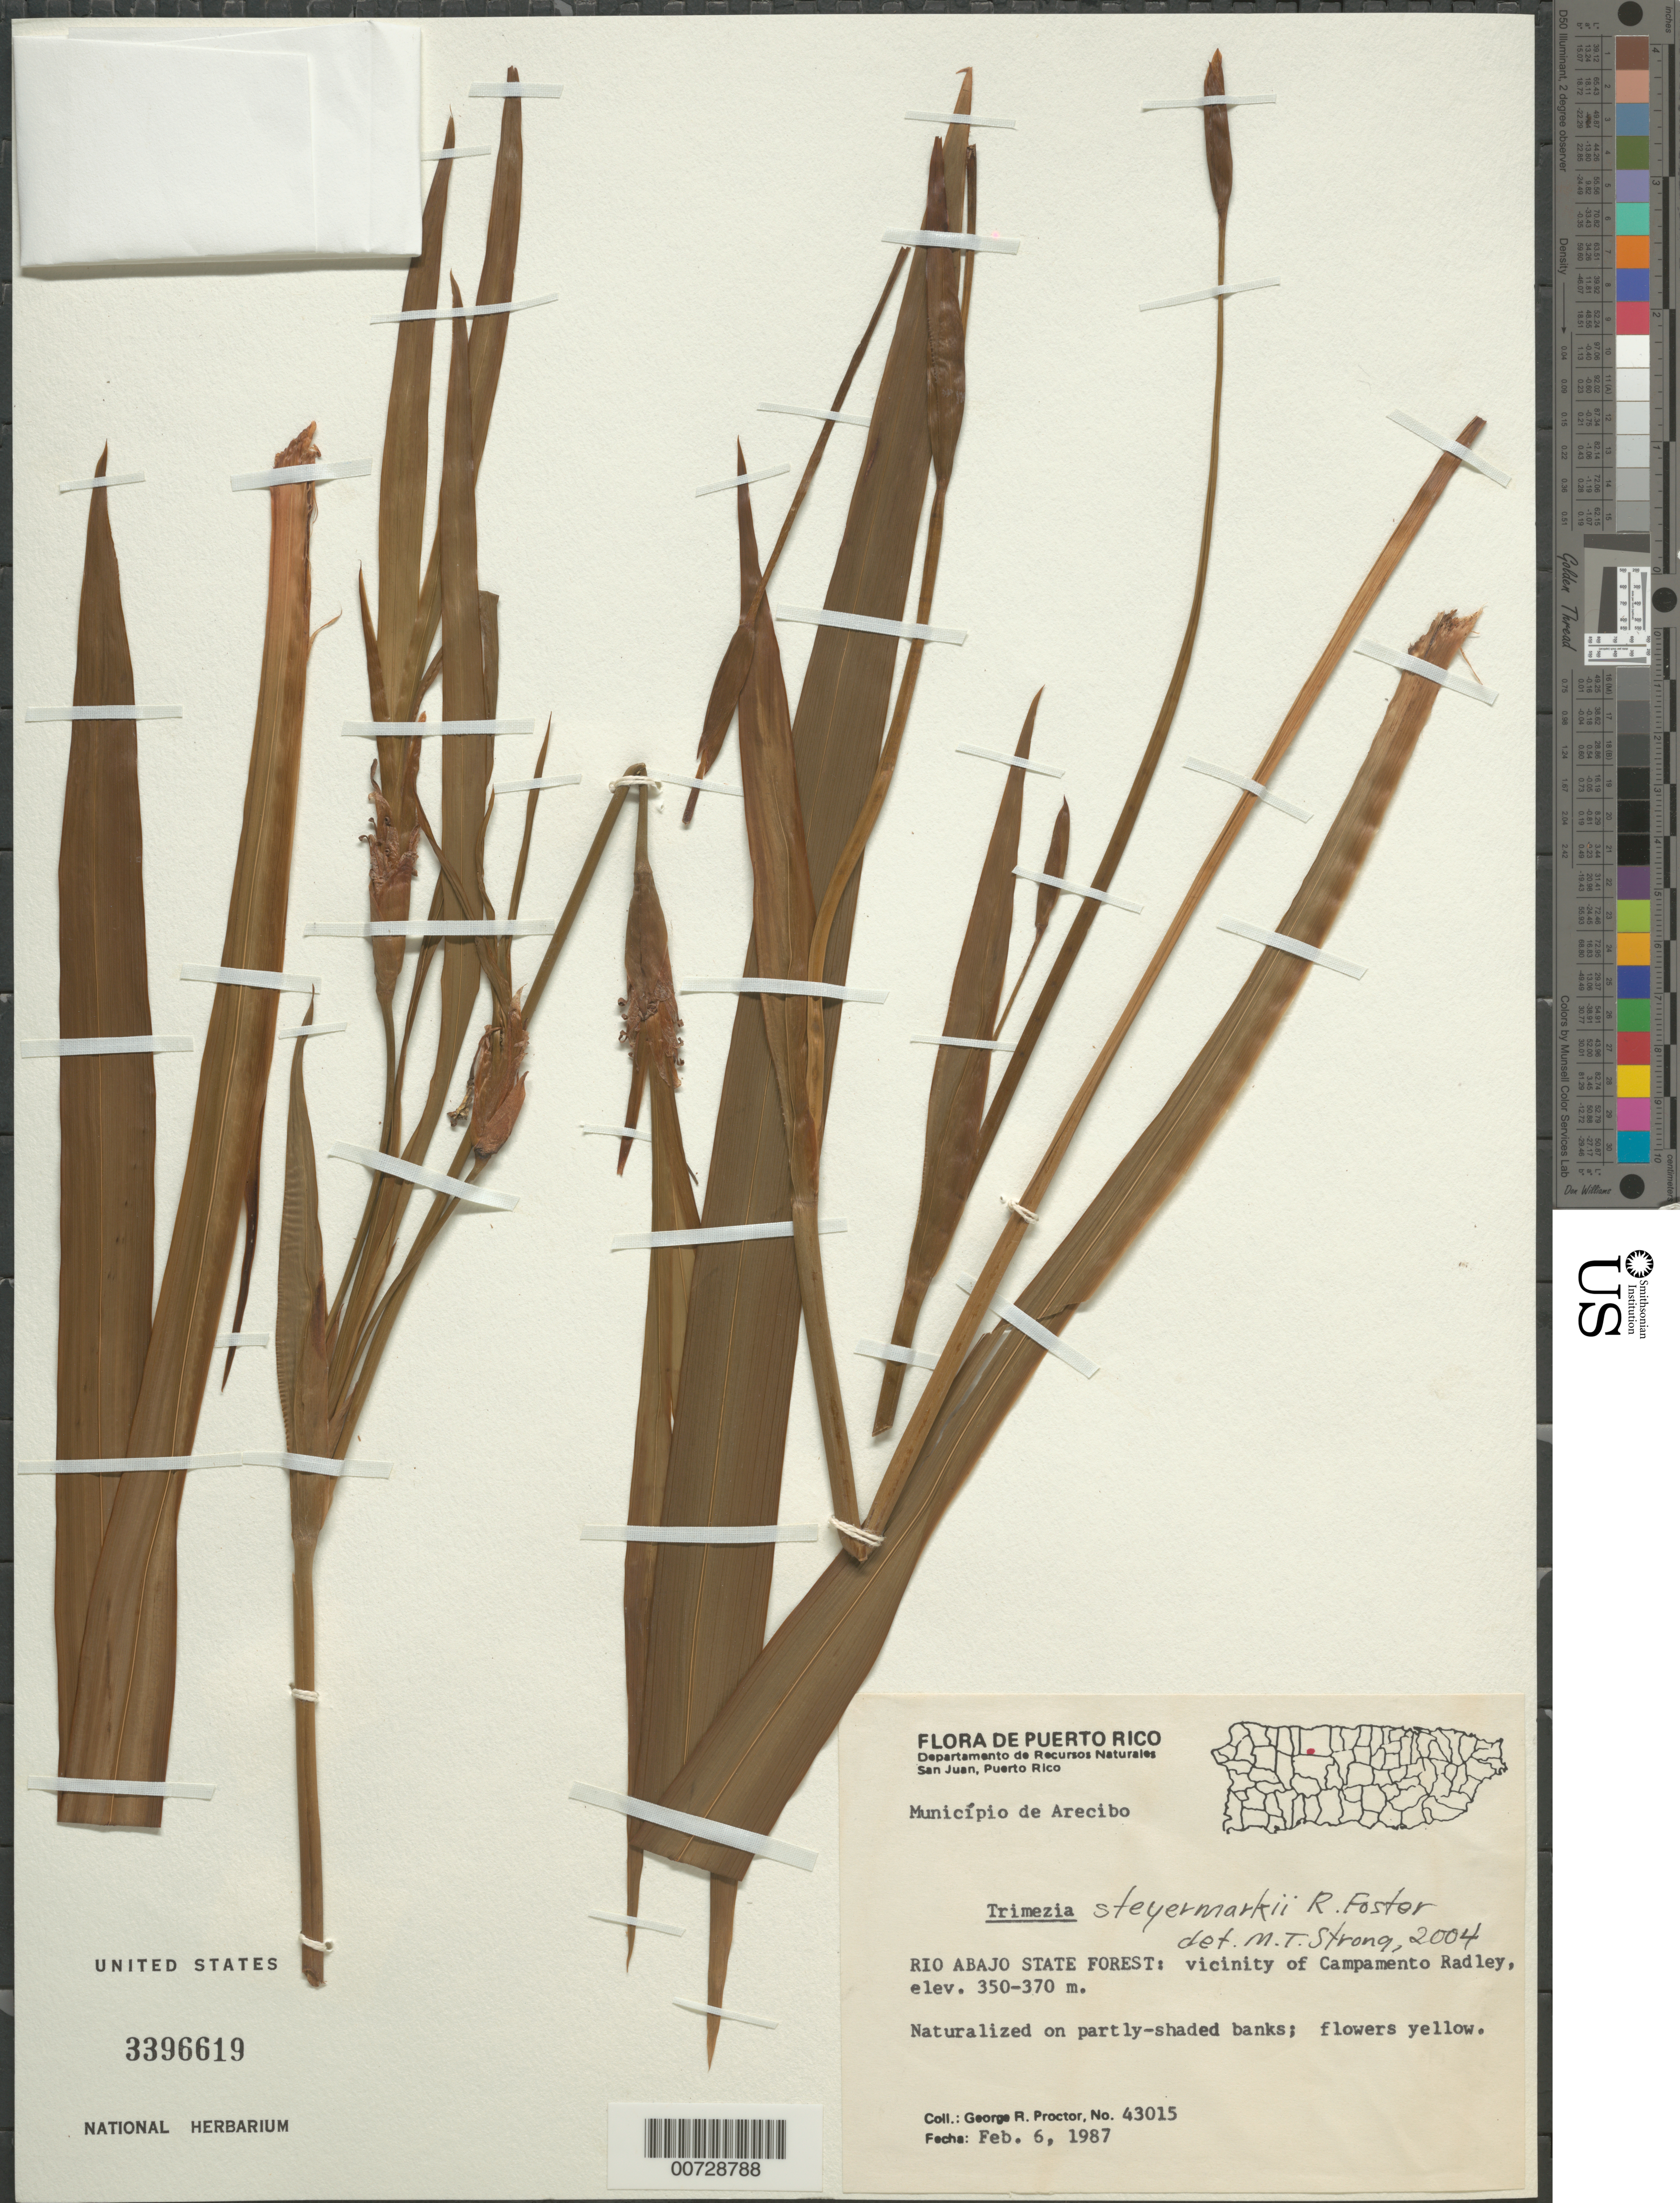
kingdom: Plantae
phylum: Tracheophyta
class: Liliopsida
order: Asparagales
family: Iridaceae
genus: Trimezia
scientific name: Trimezia sp.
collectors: G. R. Proctor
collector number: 43015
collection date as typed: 06 Feb 1987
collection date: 1987-02-06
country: Puerto Rico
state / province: Arecibo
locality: Rio Abajo State Forest: vic of Campamento Radley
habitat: Partly-shaded banks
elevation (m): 350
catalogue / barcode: US 3396619